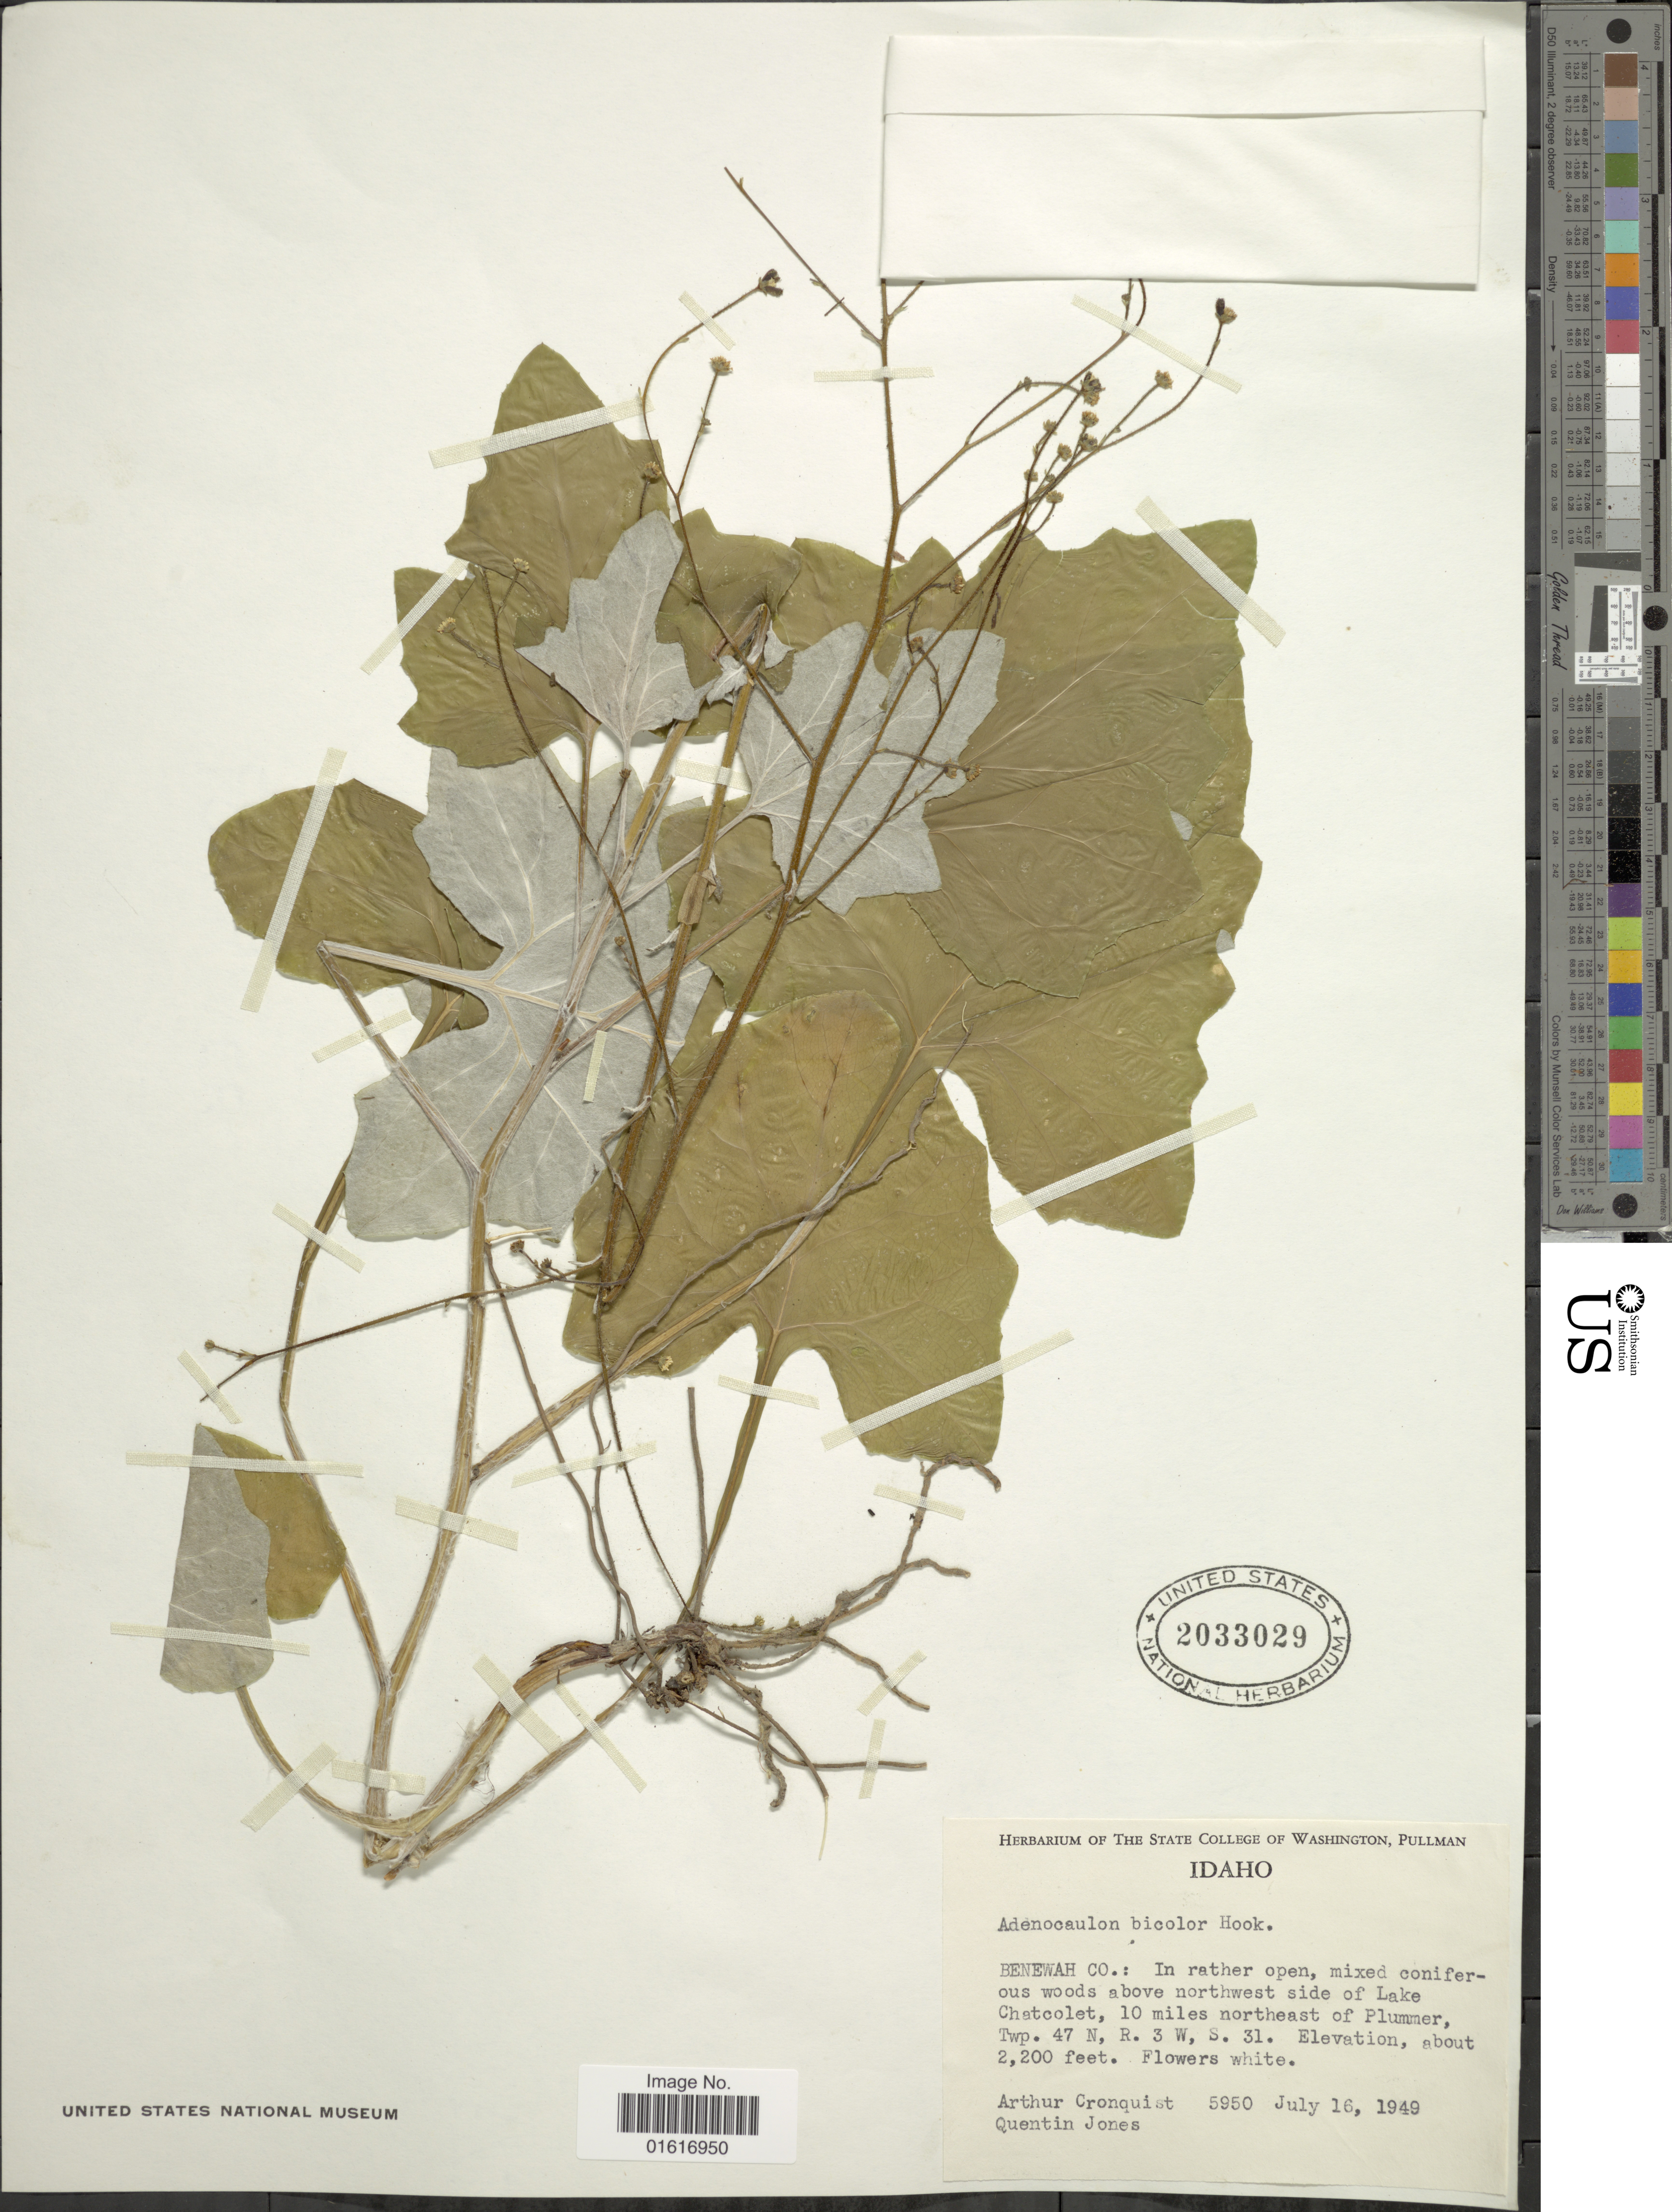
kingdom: Plantae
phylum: Tracheophyta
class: Magnoliopsida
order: Asterales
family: Asteraceae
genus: Adenocaulon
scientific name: Adenocaulon bicolor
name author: Hook.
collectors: A. J. Cronquist & Q. Jones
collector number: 5950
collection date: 1949-07-16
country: United States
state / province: Idaho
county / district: Benewah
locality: Benewah Co.: in rather open, mixed coniferus woods above northwest side of Lake Chatcolet, 10 miles northeast of Plummer, Twp. 47 N, R 3 W, S. 31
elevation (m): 671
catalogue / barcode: US 2033029